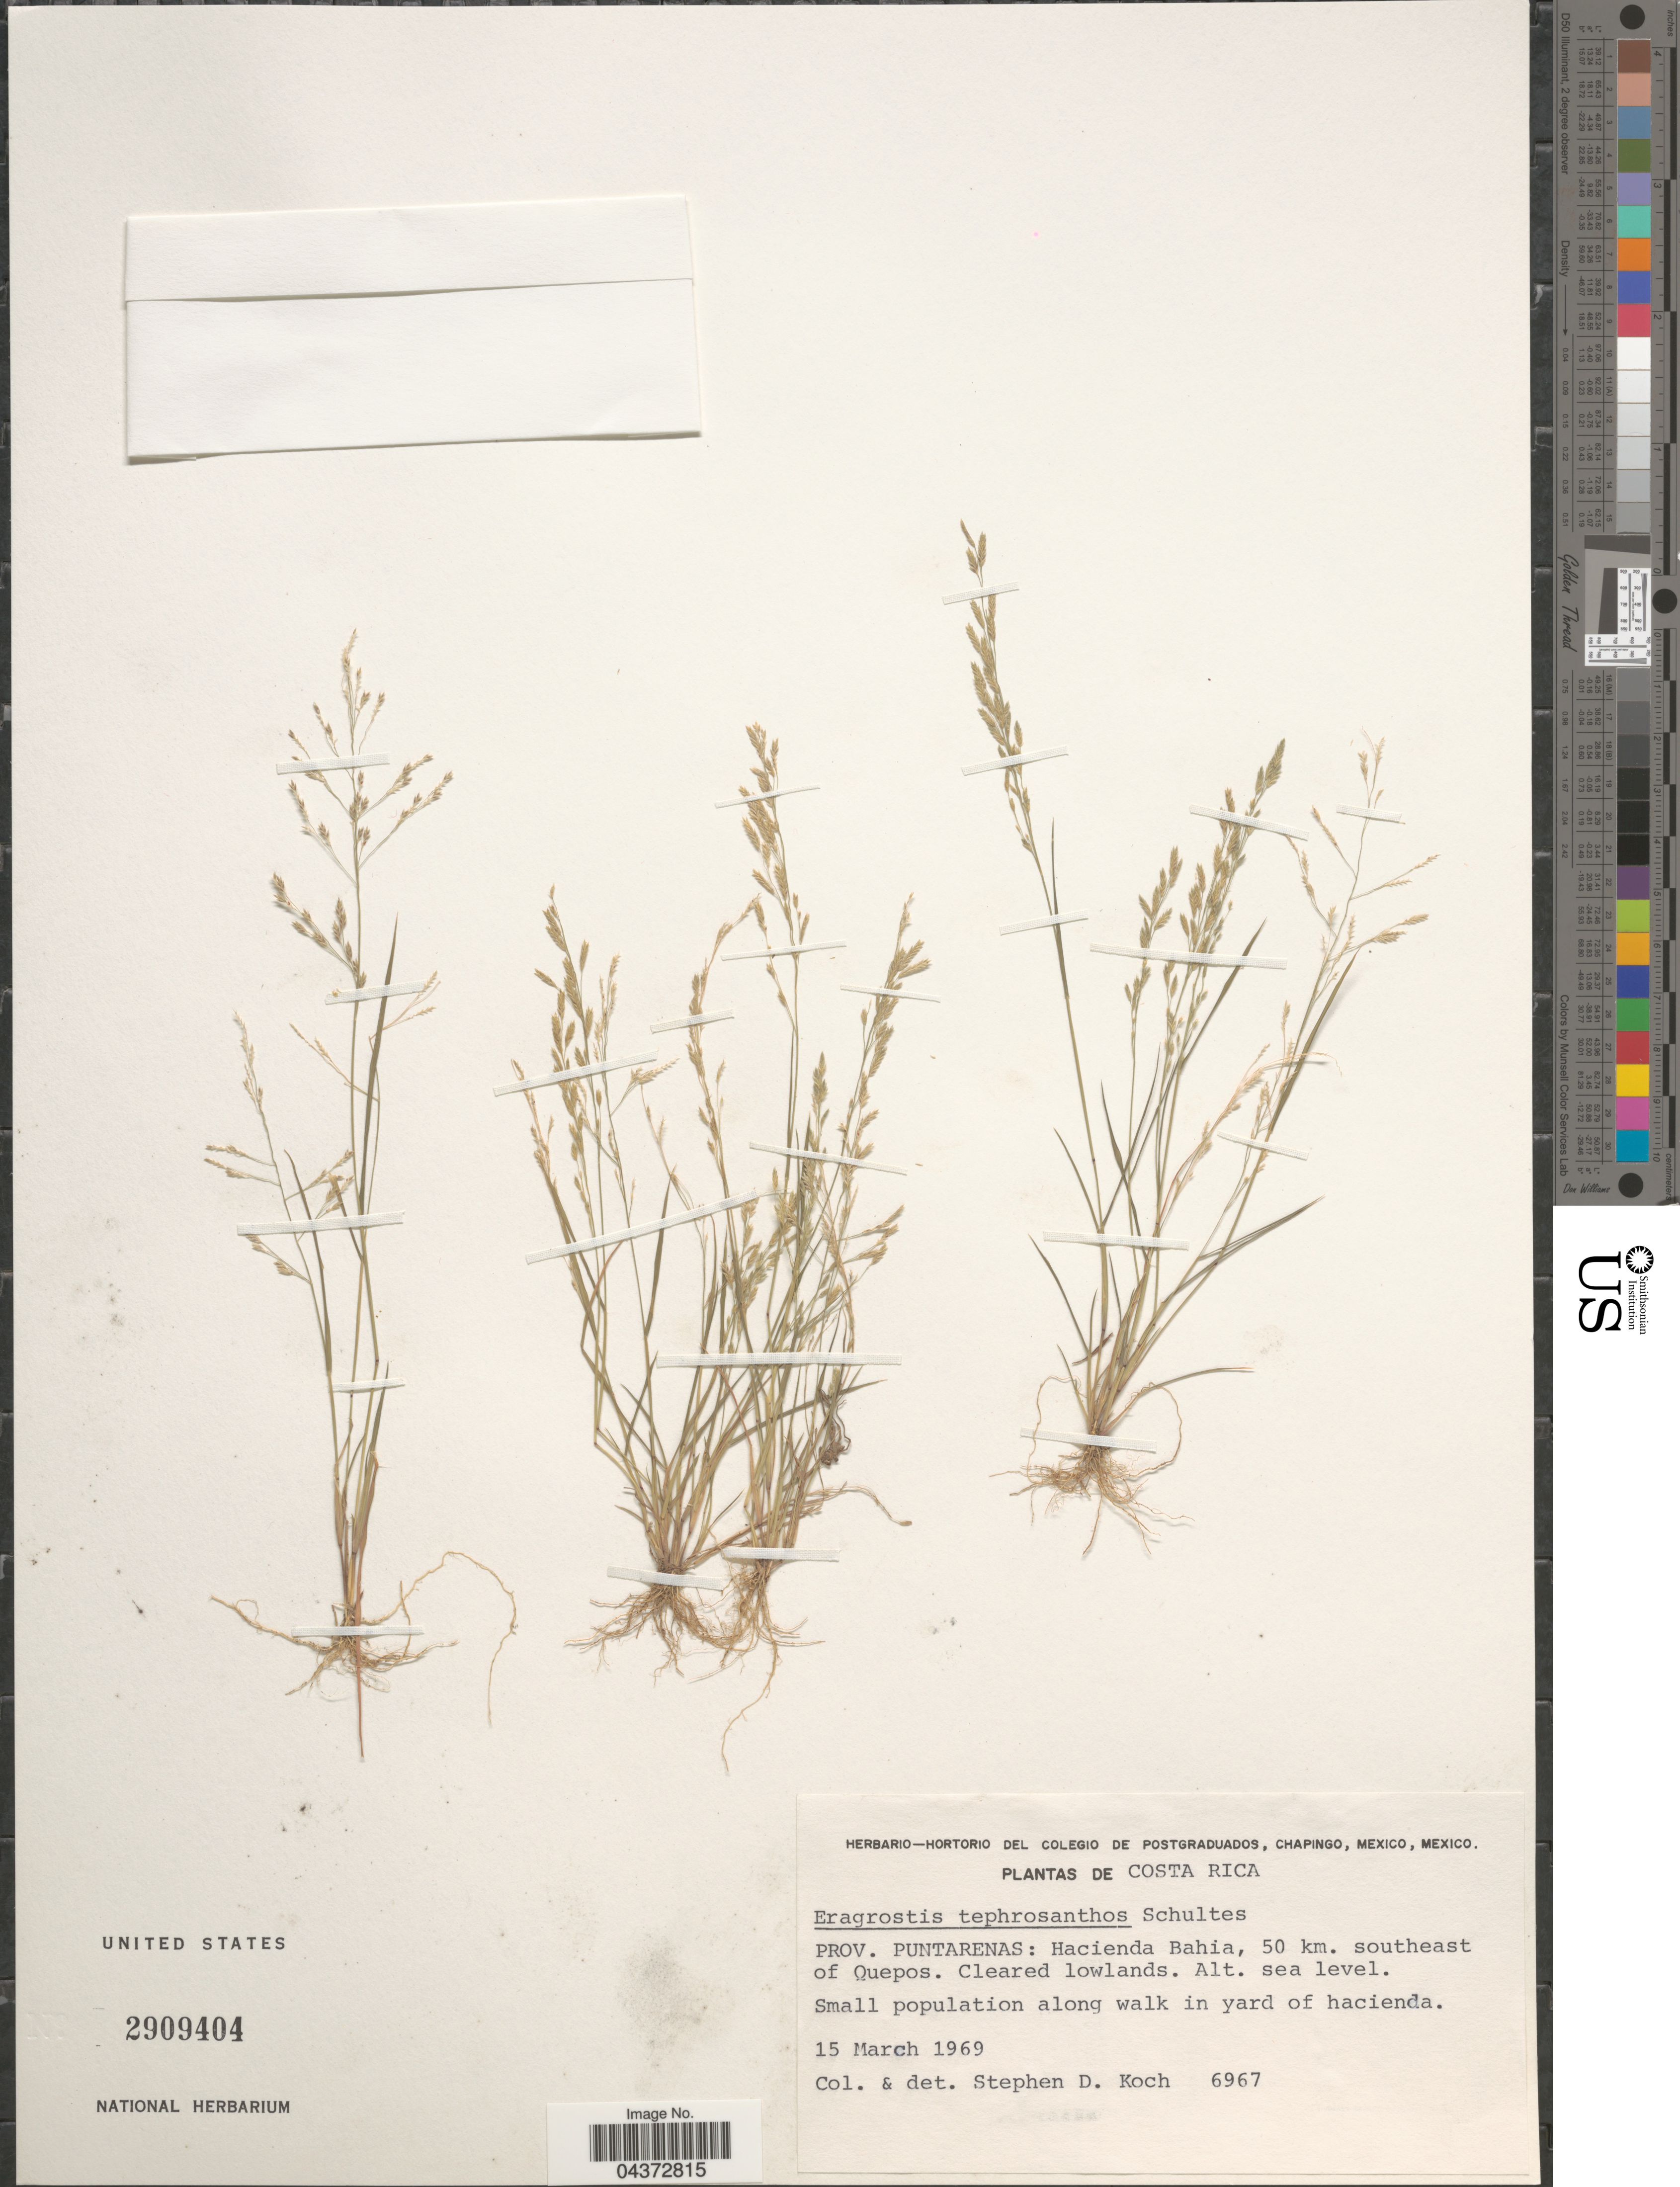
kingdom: Plantae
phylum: Tracheophyta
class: Liliopsida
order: Poales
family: Poaceae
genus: Eragrostis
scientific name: Eragrostis pectinacea var. miserrima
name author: (E. Fourn.) Reeder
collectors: S. D. Koch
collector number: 6967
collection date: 1969-03-15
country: Costa Rica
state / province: Puntarenas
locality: Hacienda Bahia, 50 km. southeast of Quepos. Along walk in yard of hacienda.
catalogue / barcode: US 2909404